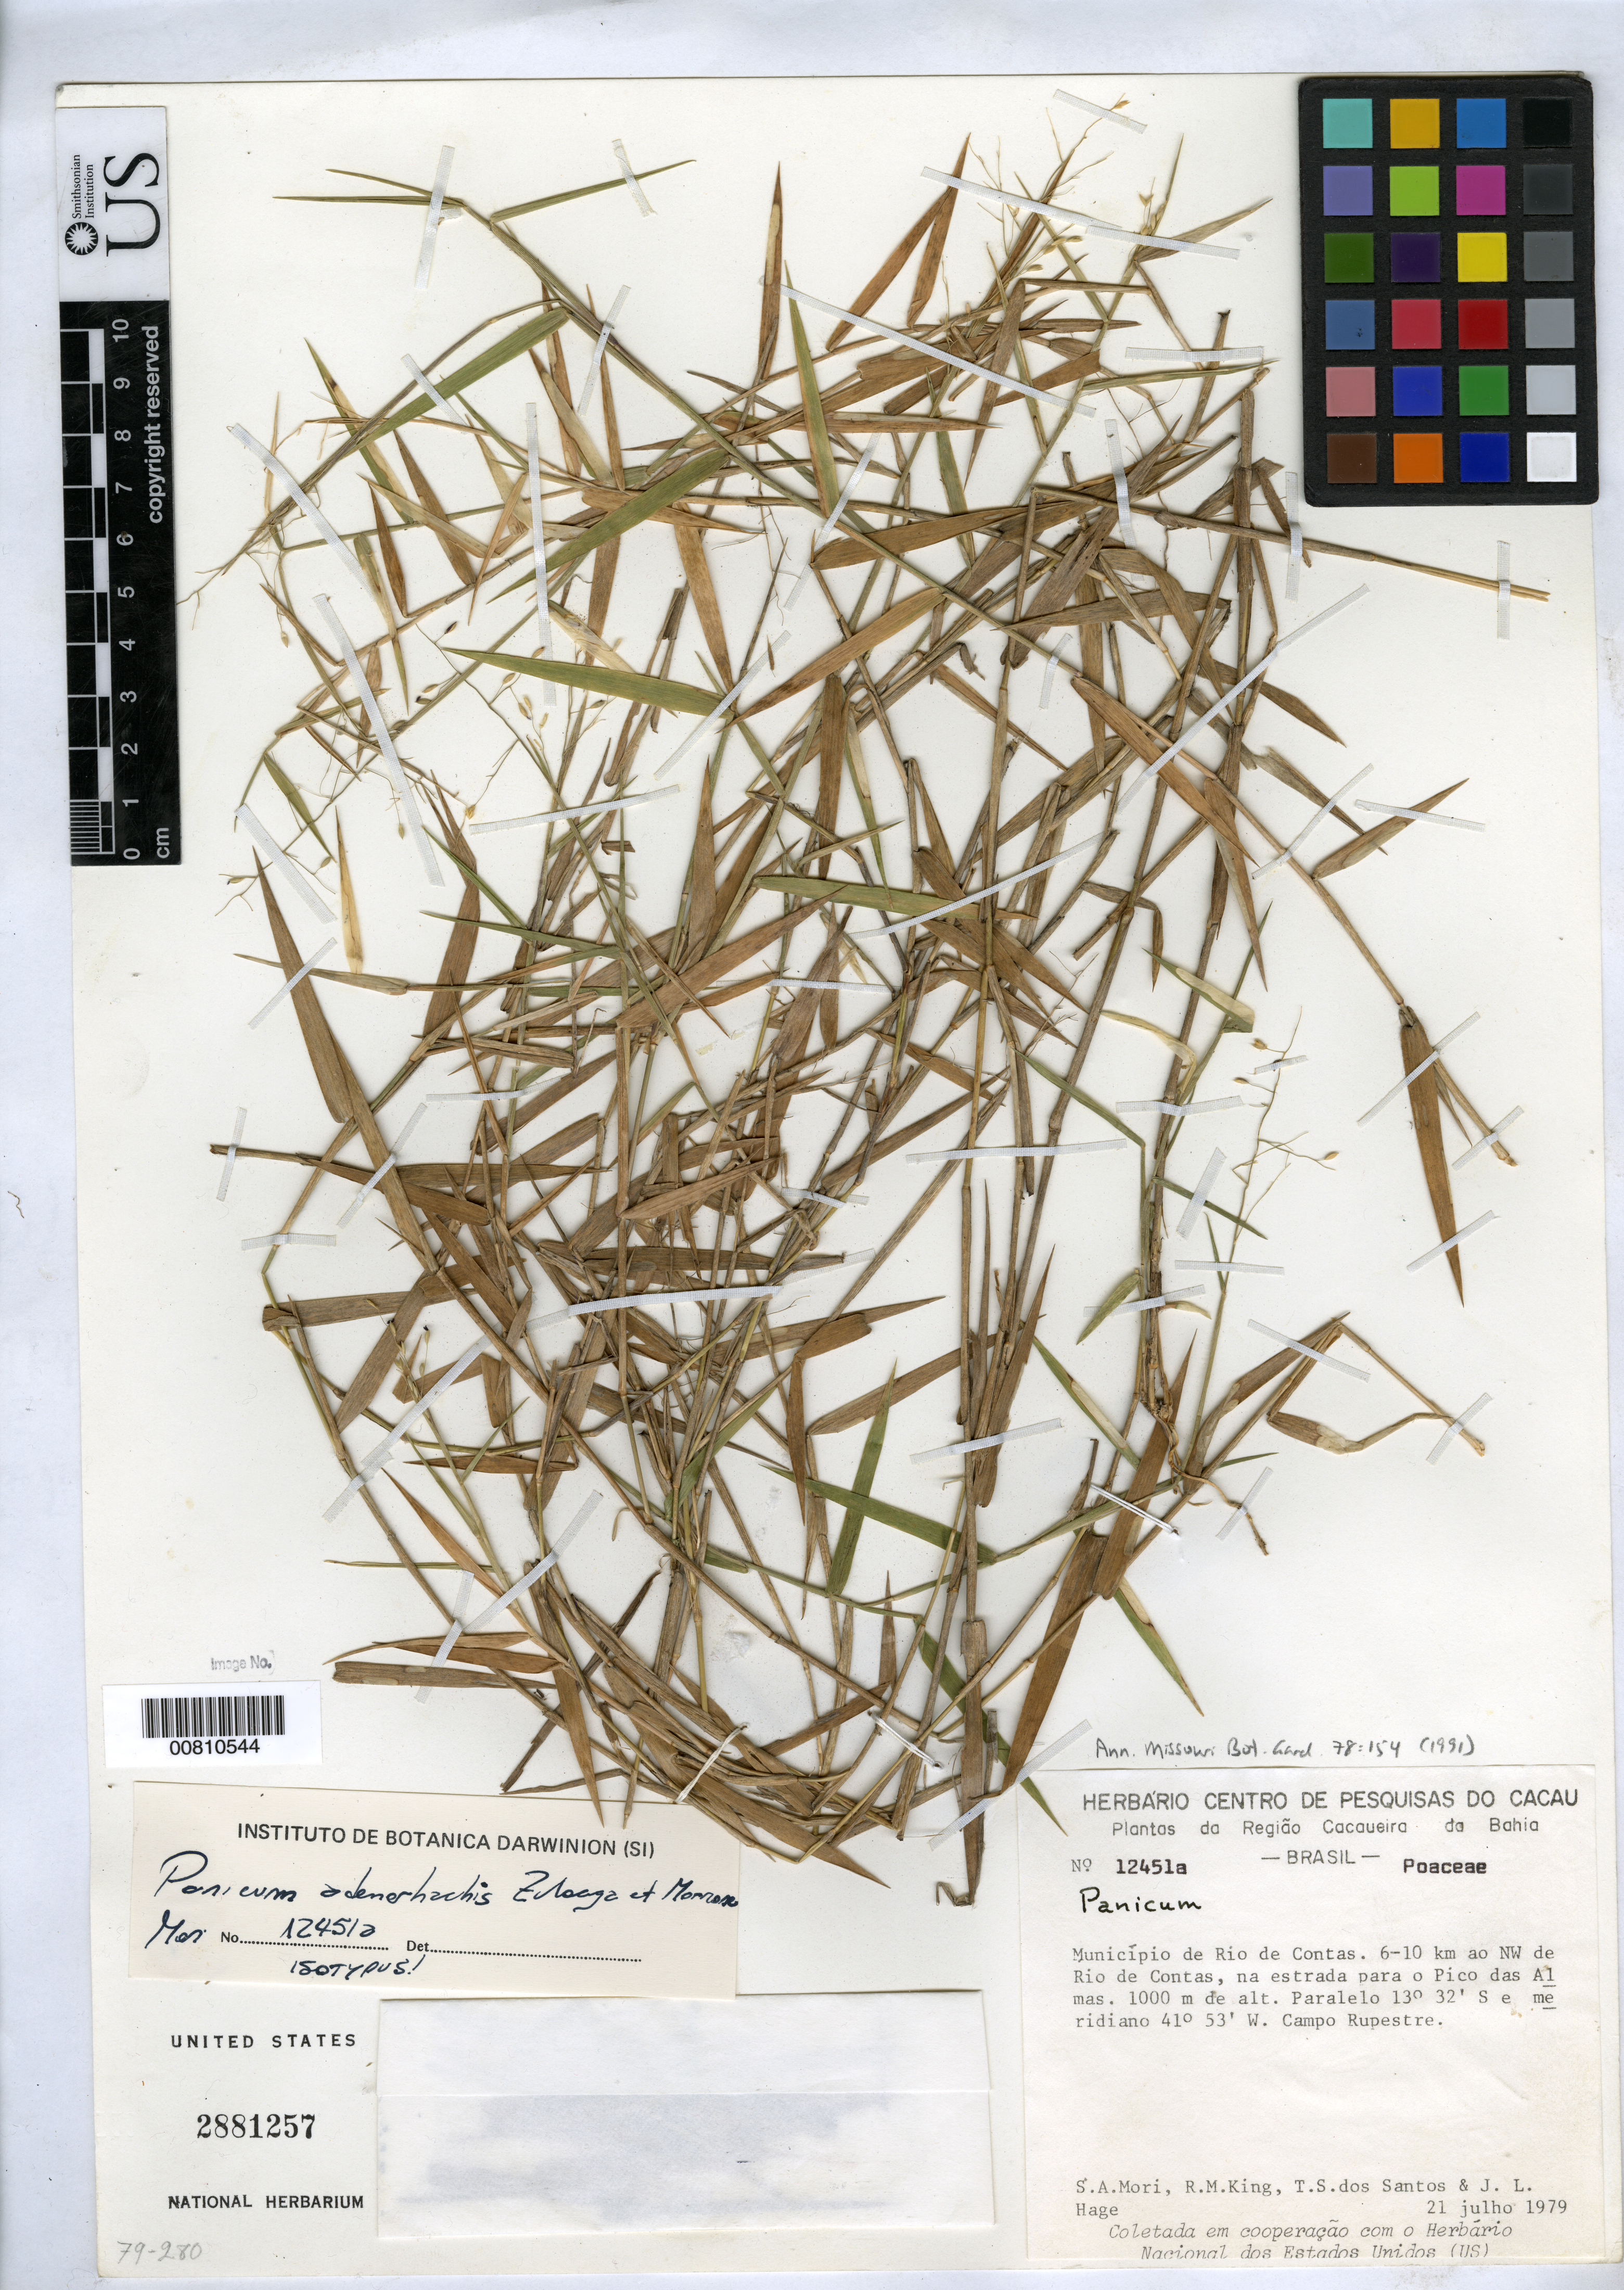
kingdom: Plantae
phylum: Tracheophyta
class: Liliopsida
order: Poales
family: Poaceae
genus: Panicum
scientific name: Panicum adenorhachis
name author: Zuloaga & Morrone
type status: Isotype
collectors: S. Mori, R. M. King, T. S. Santos & J. L. Hage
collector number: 12451a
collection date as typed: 21 Jul 1979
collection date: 1979-07-21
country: Brazil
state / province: Bahia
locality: Município de Rio de Contas. 6-10 km ao NW de Rio de Contas, na estrada para o Pico das Almas.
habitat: Campo rupestre.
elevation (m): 1000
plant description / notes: Holotype at CEPEC.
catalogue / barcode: US 2881257